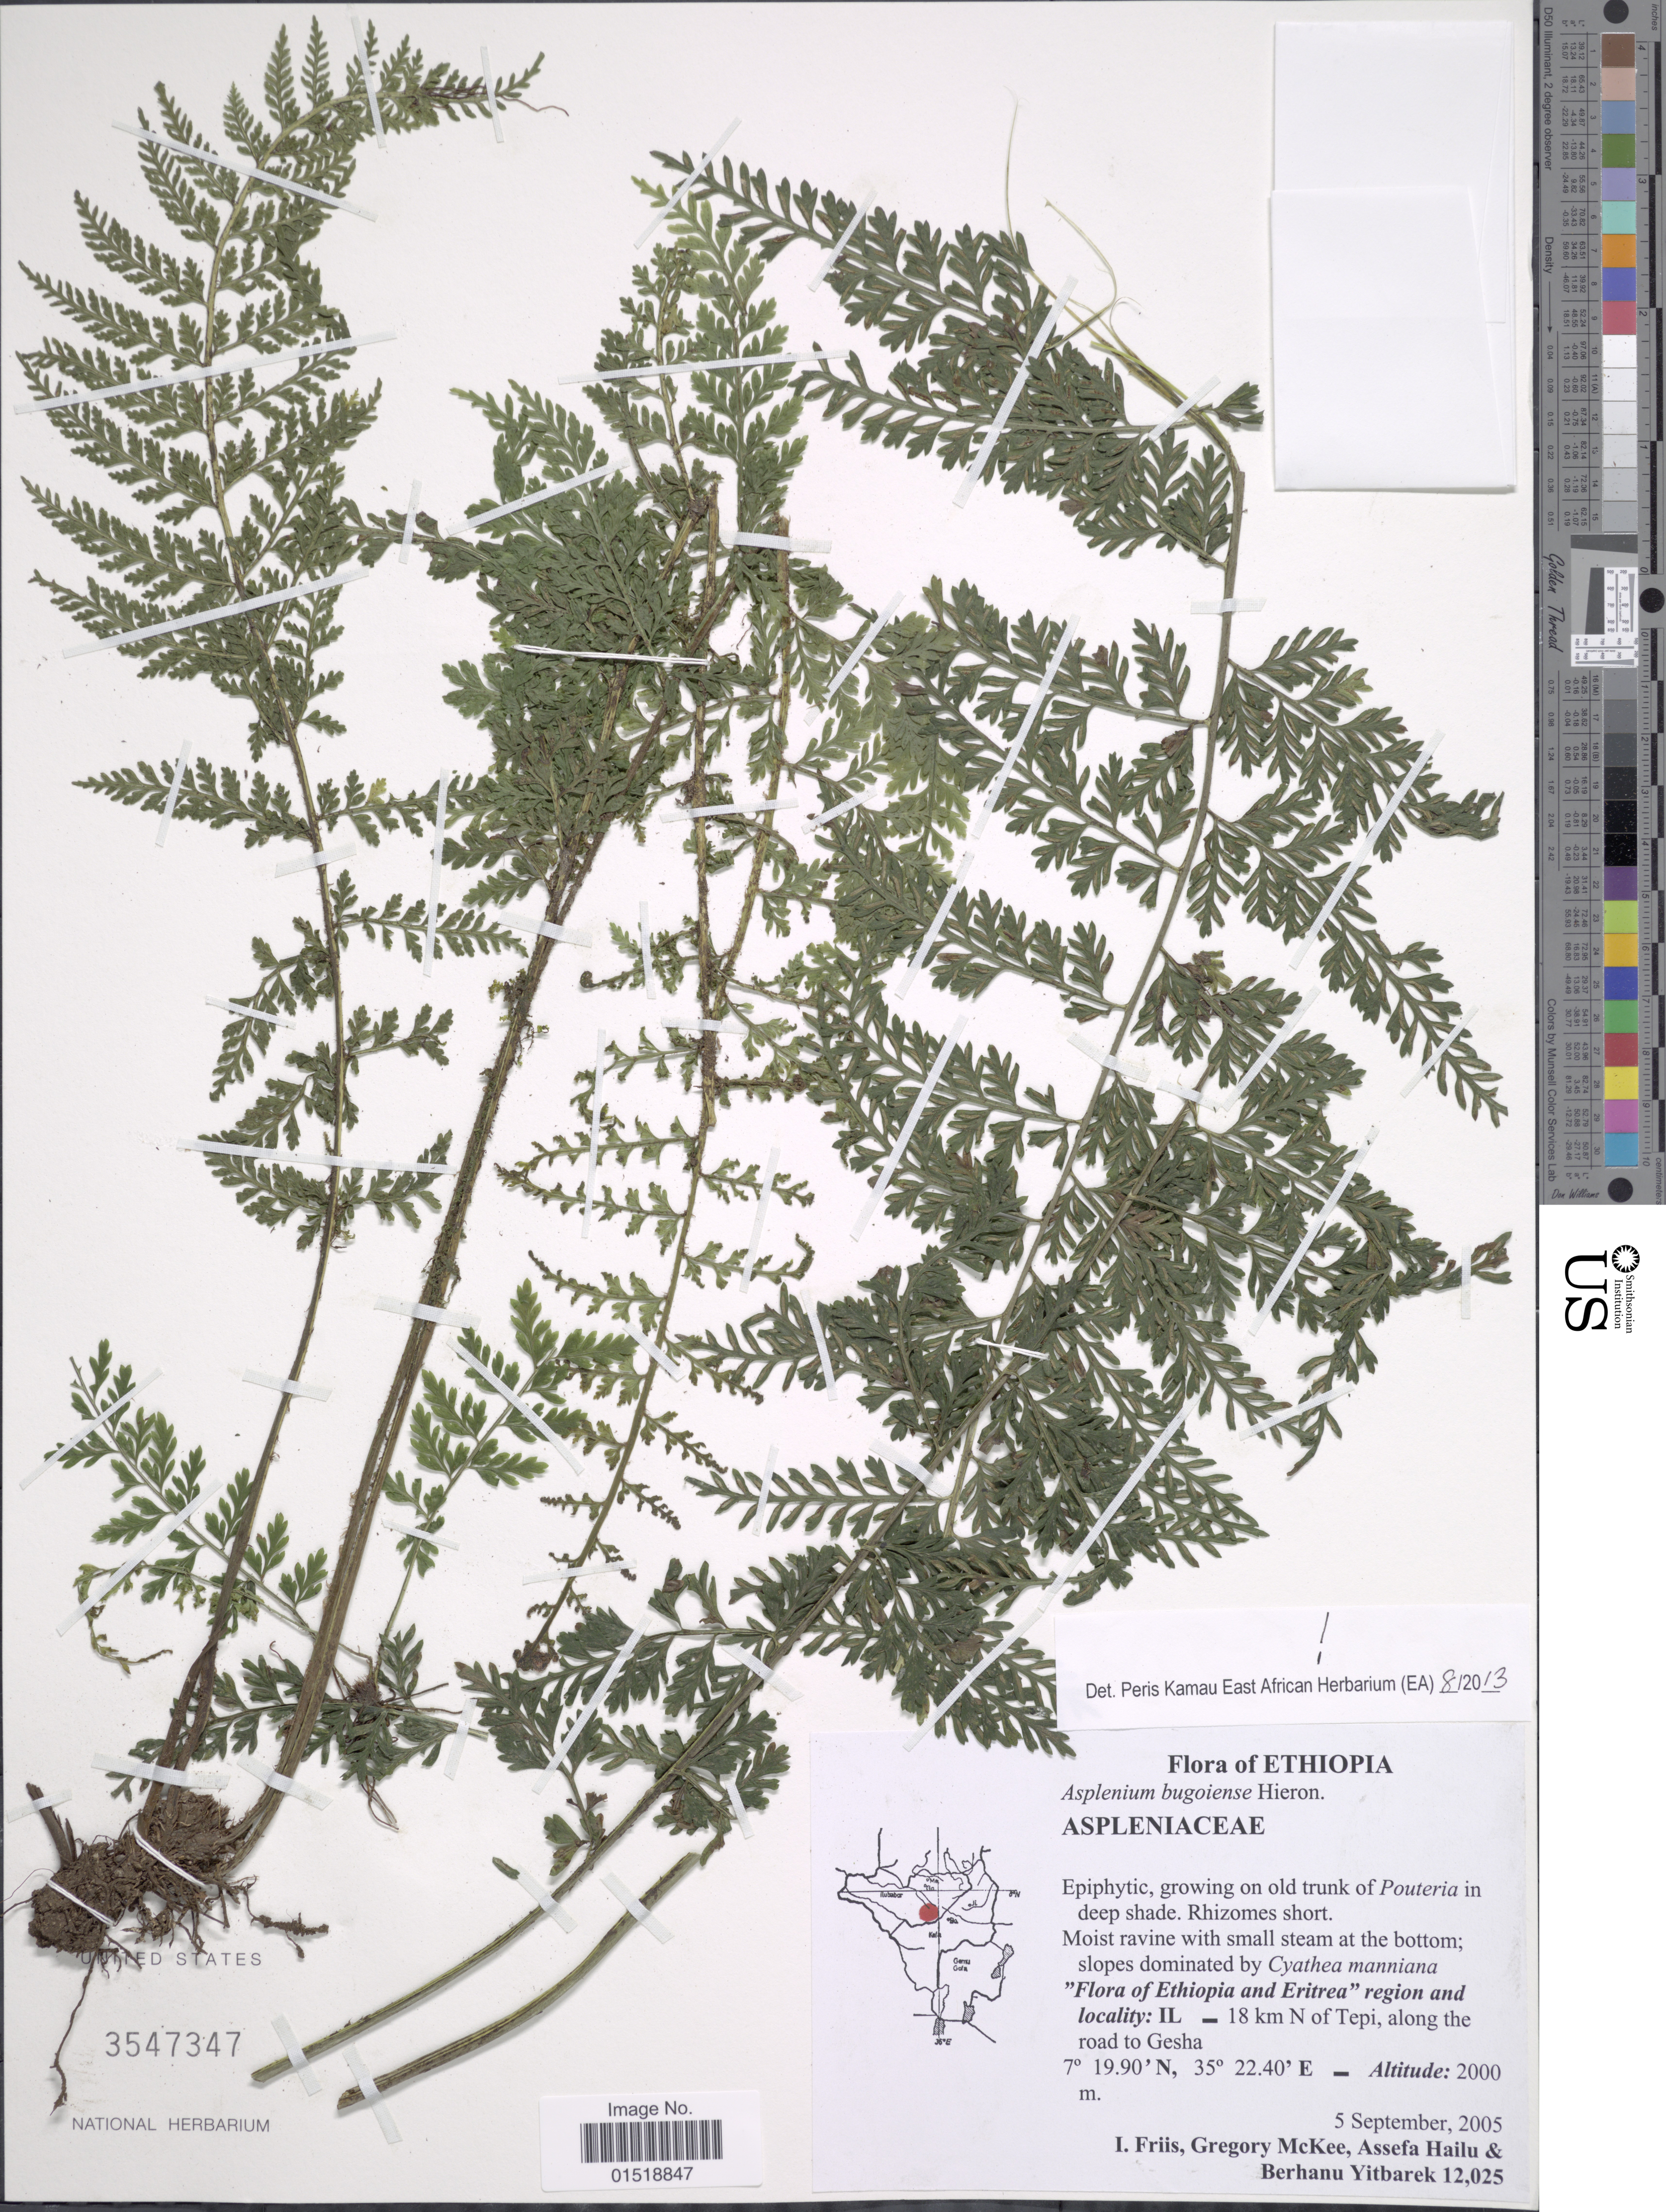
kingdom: Plantae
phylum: Tracheophyta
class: Polypodiopsida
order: Polypodiales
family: Aspleniaceae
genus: Asplenium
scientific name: Asplenium bugolense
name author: Hieron.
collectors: I. Friis, G. S. McKee, A. Hailu & B. Yitbarek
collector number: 12025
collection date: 2005-09-05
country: Ethiopia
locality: IL_ 18 km N of Tepi, along the road to Gesha.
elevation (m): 2000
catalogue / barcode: US 3547347